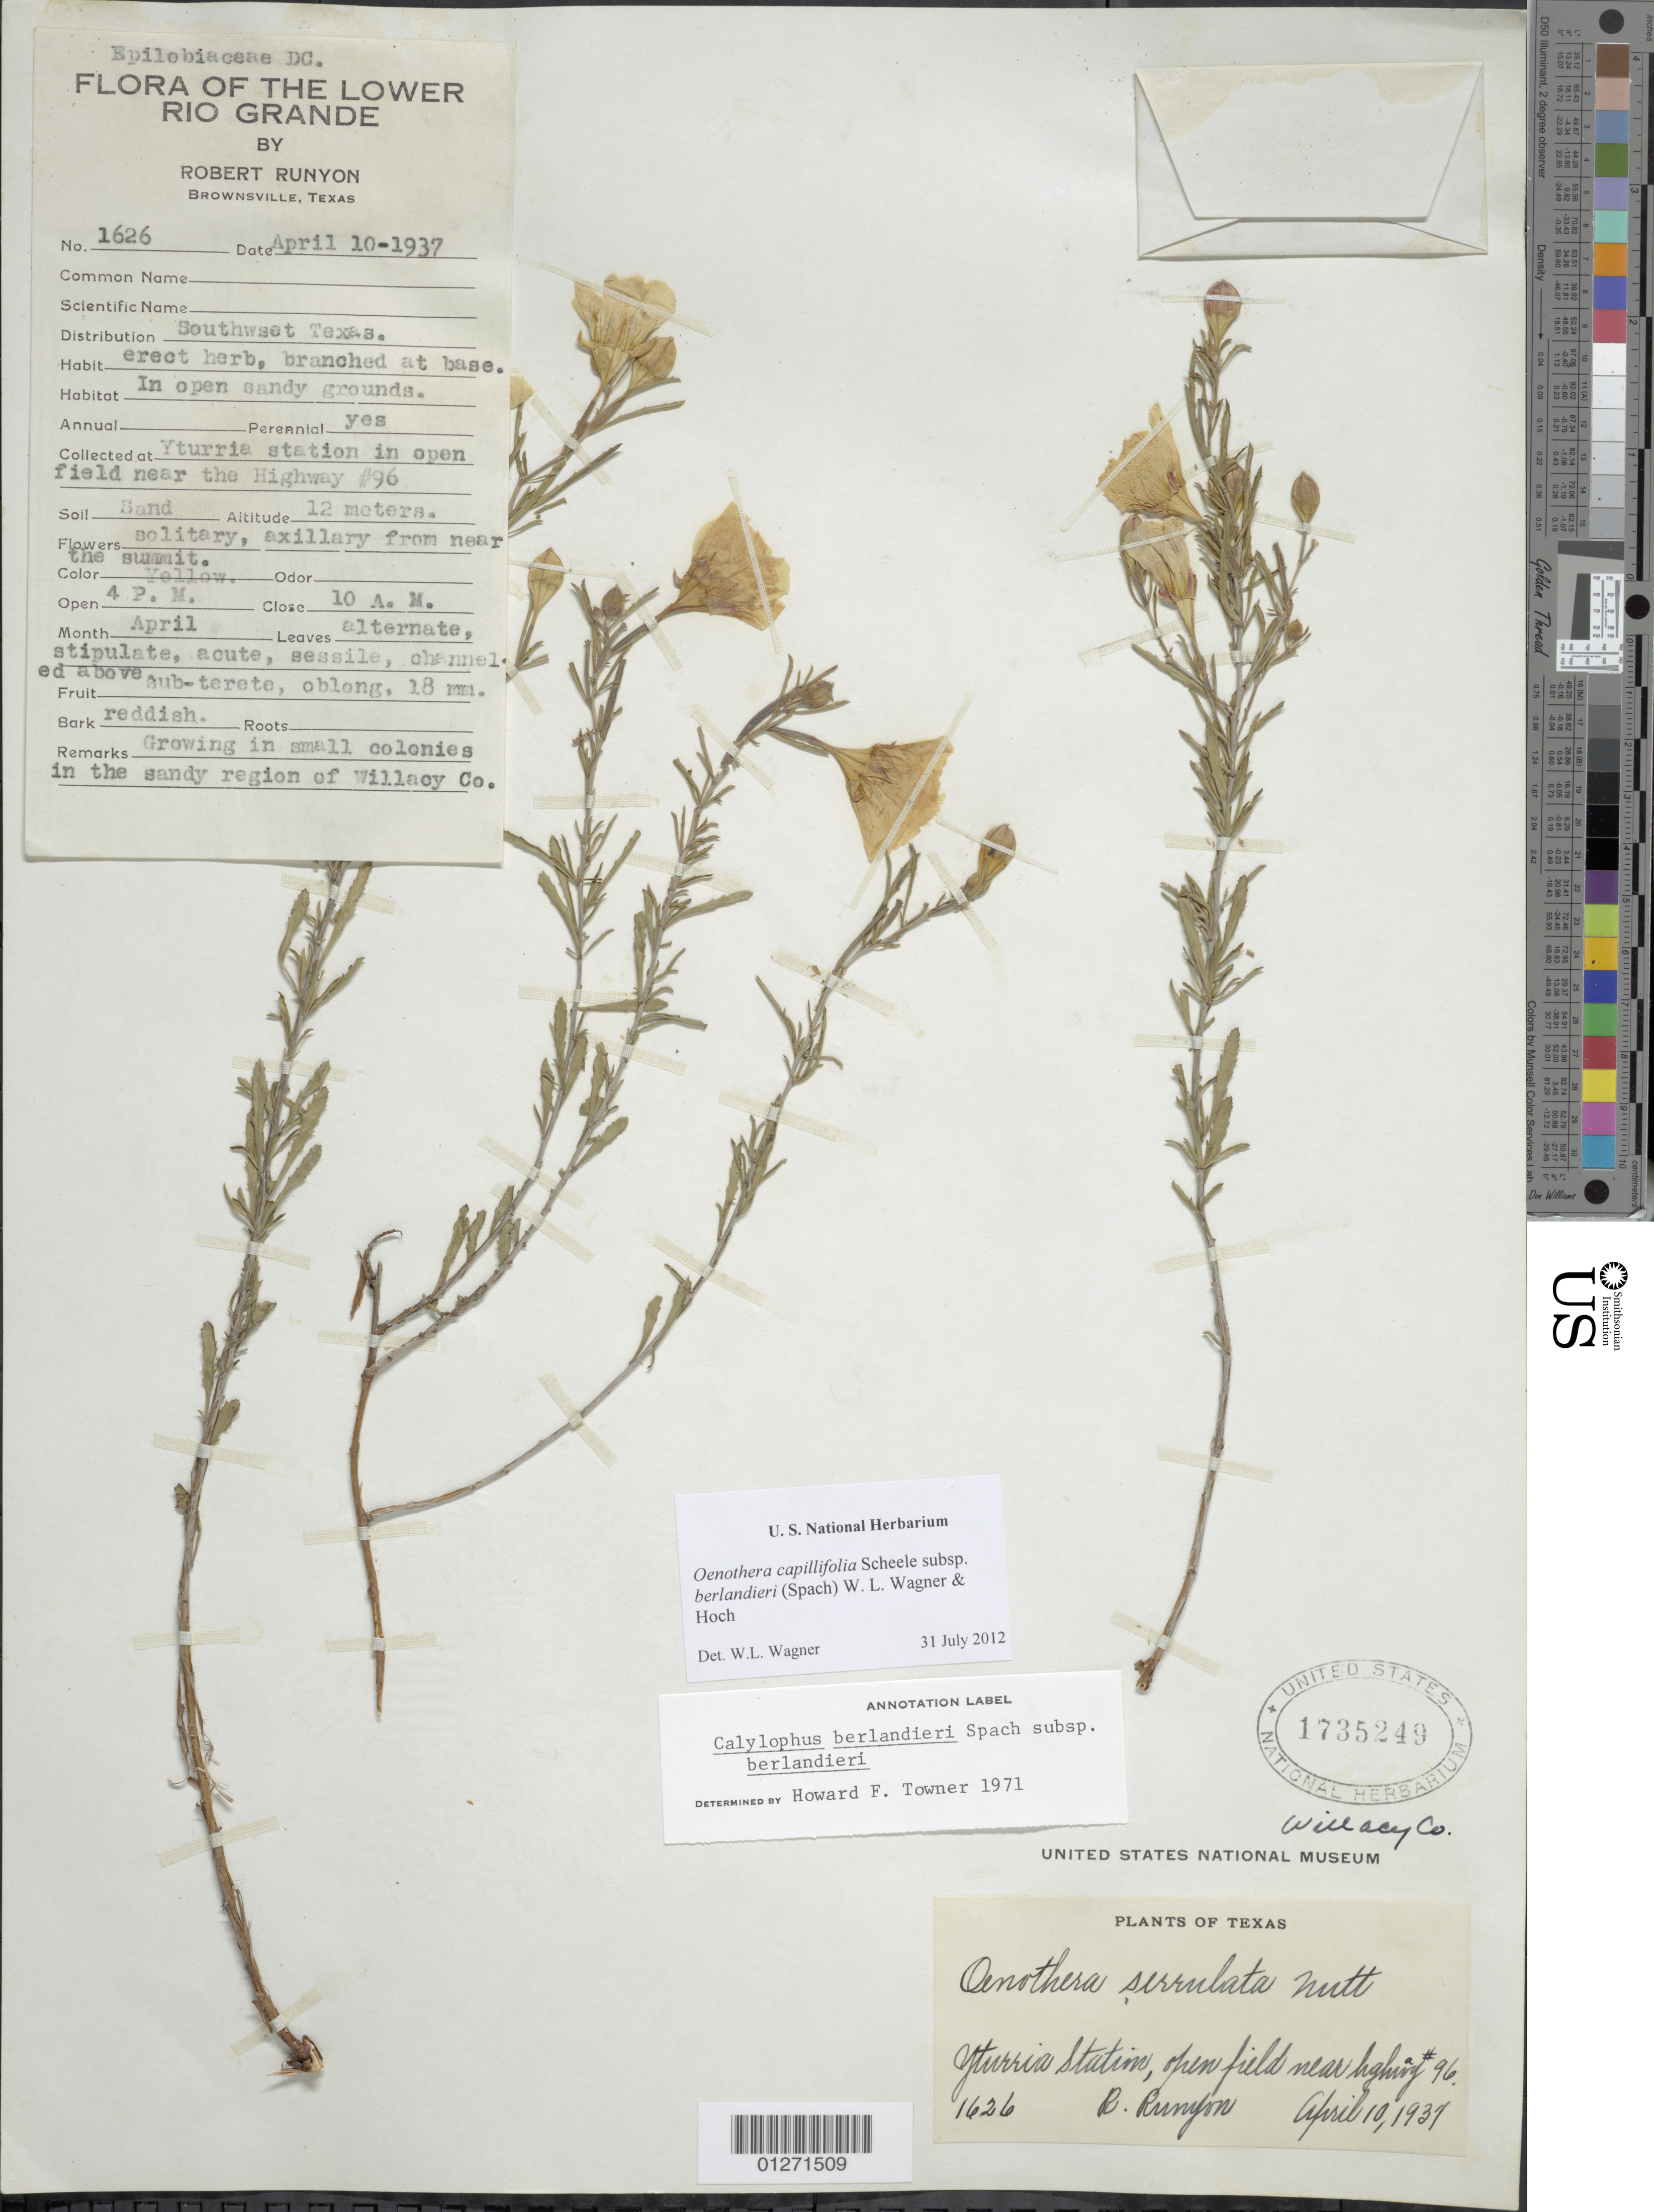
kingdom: Plantae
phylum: Tracheophyta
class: Magnoliopsida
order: Myrtales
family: Onagraceae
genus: Oenothera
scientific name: Oenothera capillifolia subsp. berlandieri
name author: (Spach) W.L. Wagner & Hoch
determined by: Wagner, W. L., (BOT), Smithsonian Institution - National Museum of Natural History (UNITED STATES)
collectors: R. Runyon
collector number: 1626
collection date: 1937-04-10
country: United States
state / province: Texas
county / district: Willacy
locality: Yturria station on Highway 96. In open field.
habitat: In open sandy grounds.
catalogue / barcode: US 1735249